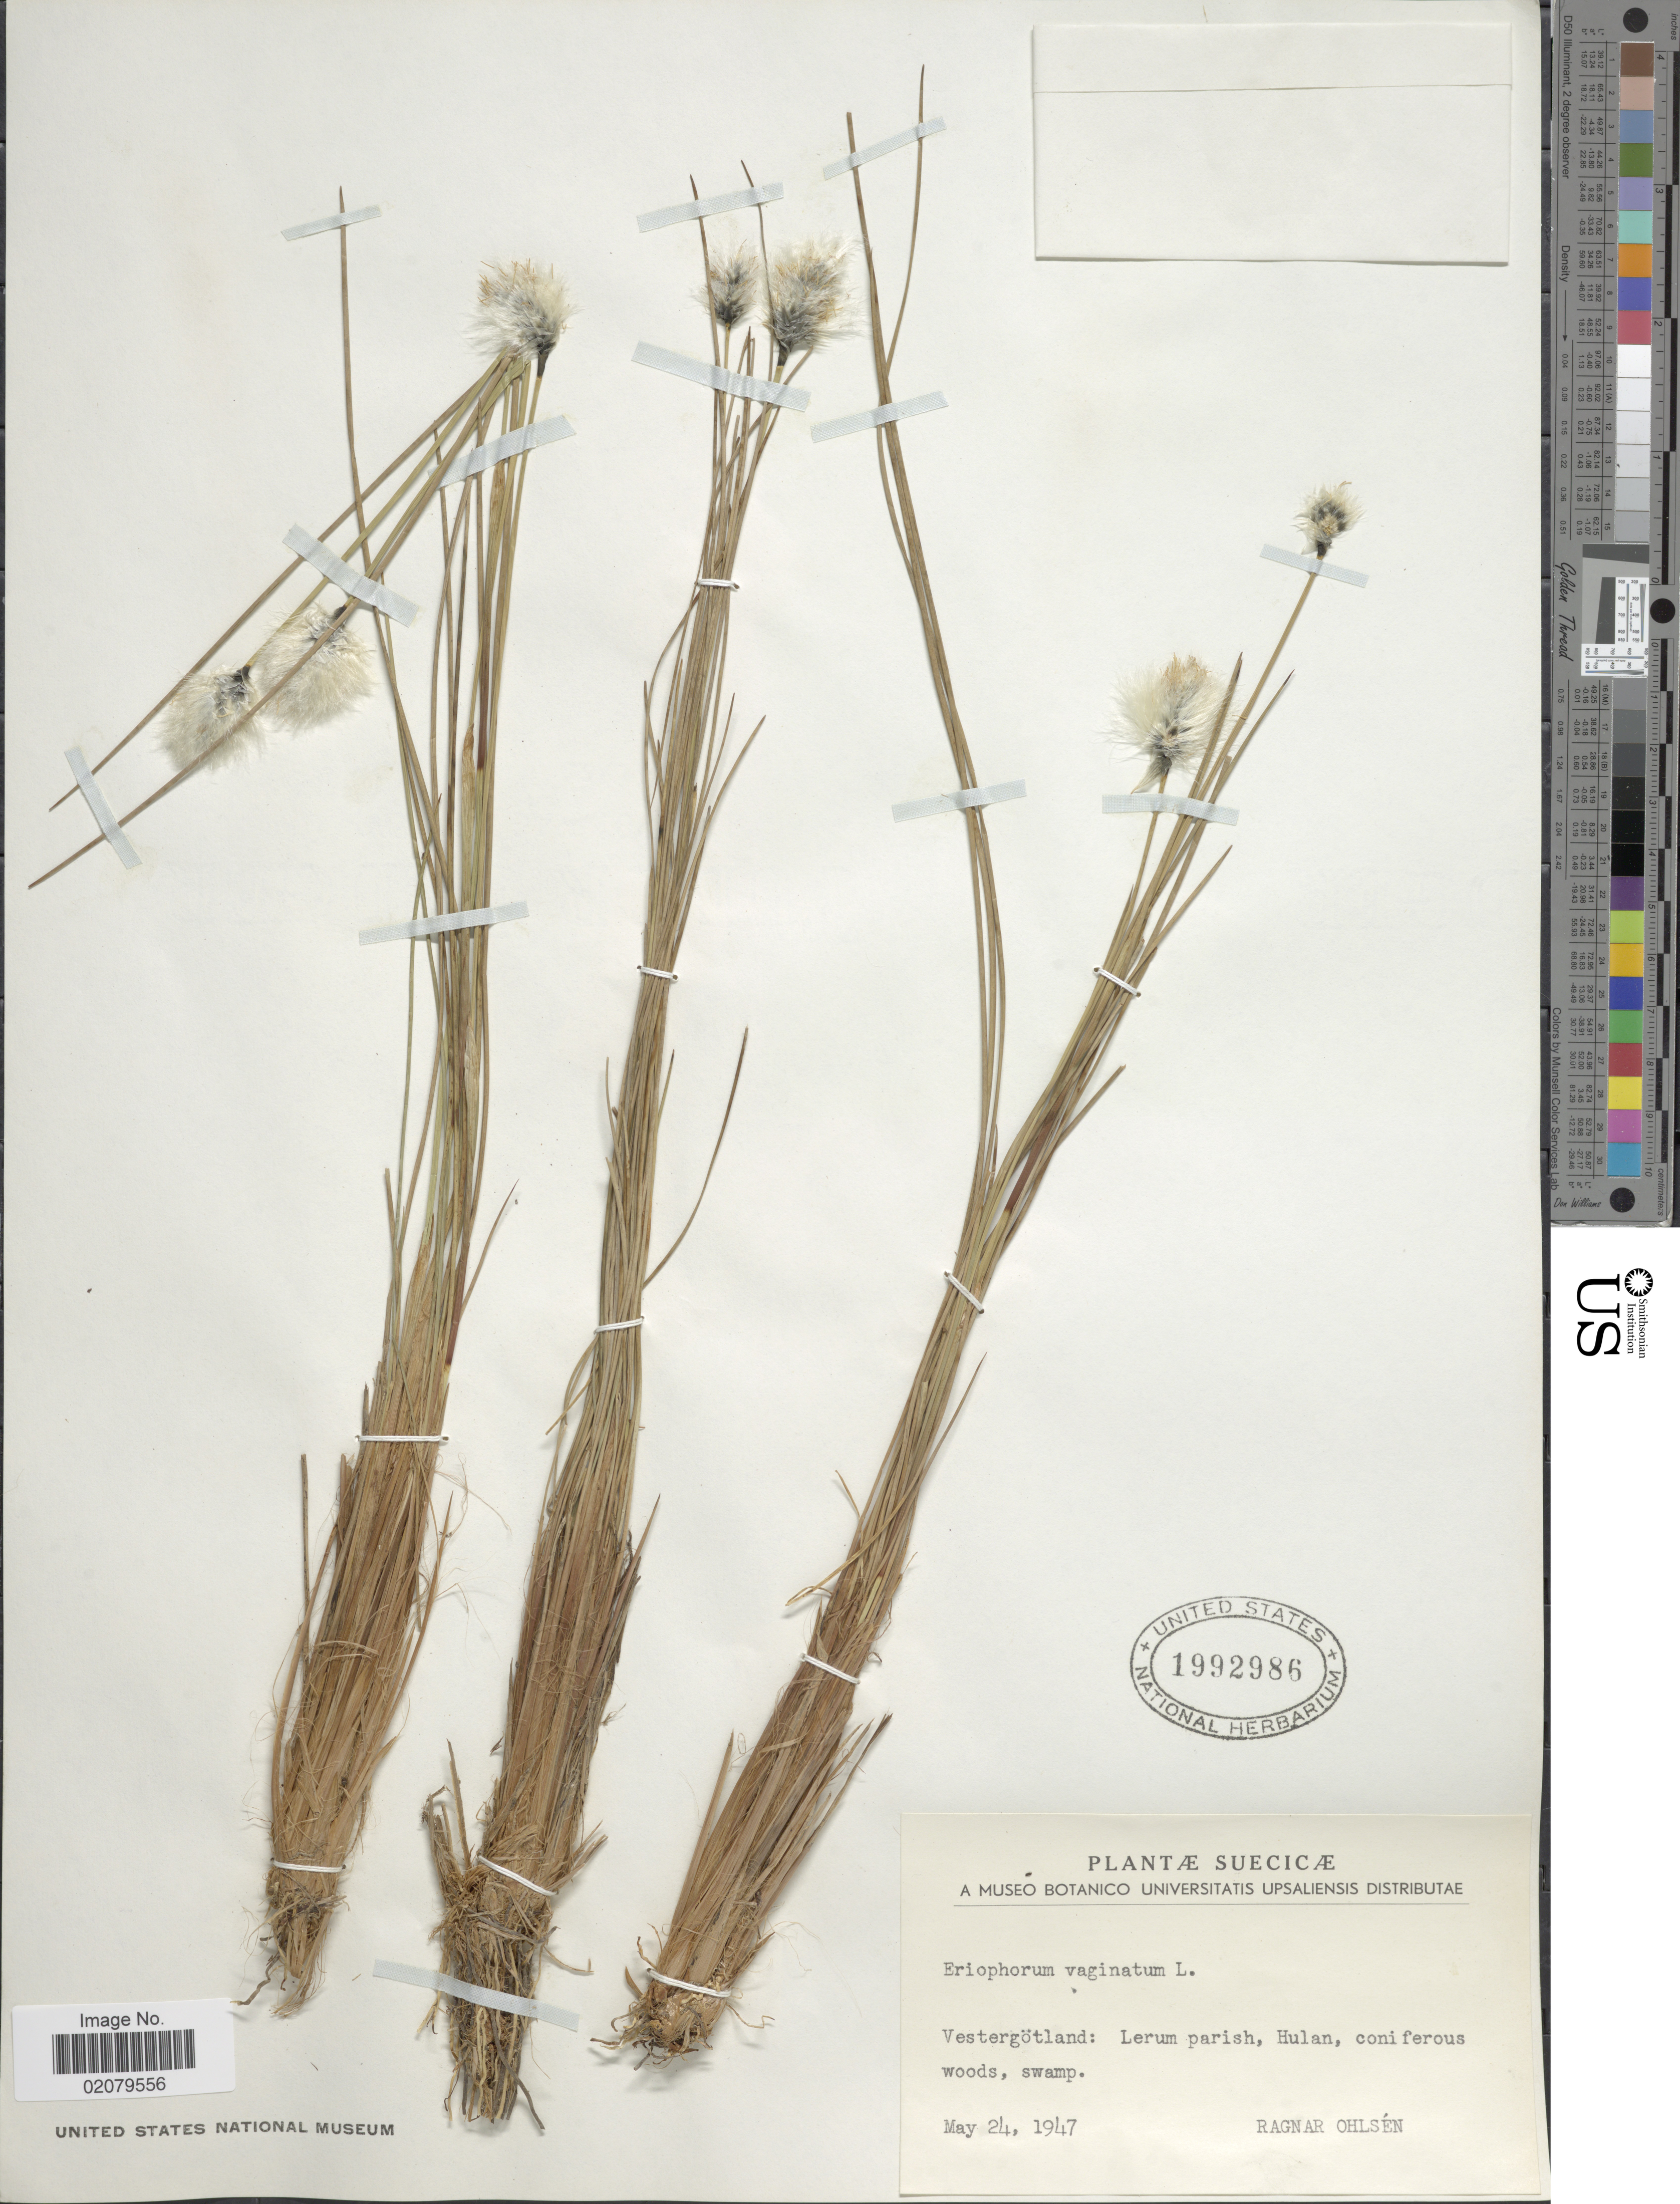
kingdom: Plantae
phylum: Tracheophyta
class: Liliopsida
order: Poales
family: Cyperaceae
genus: Eriophorum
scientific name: Eriophorum vaginatum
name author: L.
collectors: R. Ohlsén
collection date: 1947-05-24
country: Sweden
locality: Suecicae, Vestergotland: Lerum parish, Hulan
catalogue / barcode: US 1992986